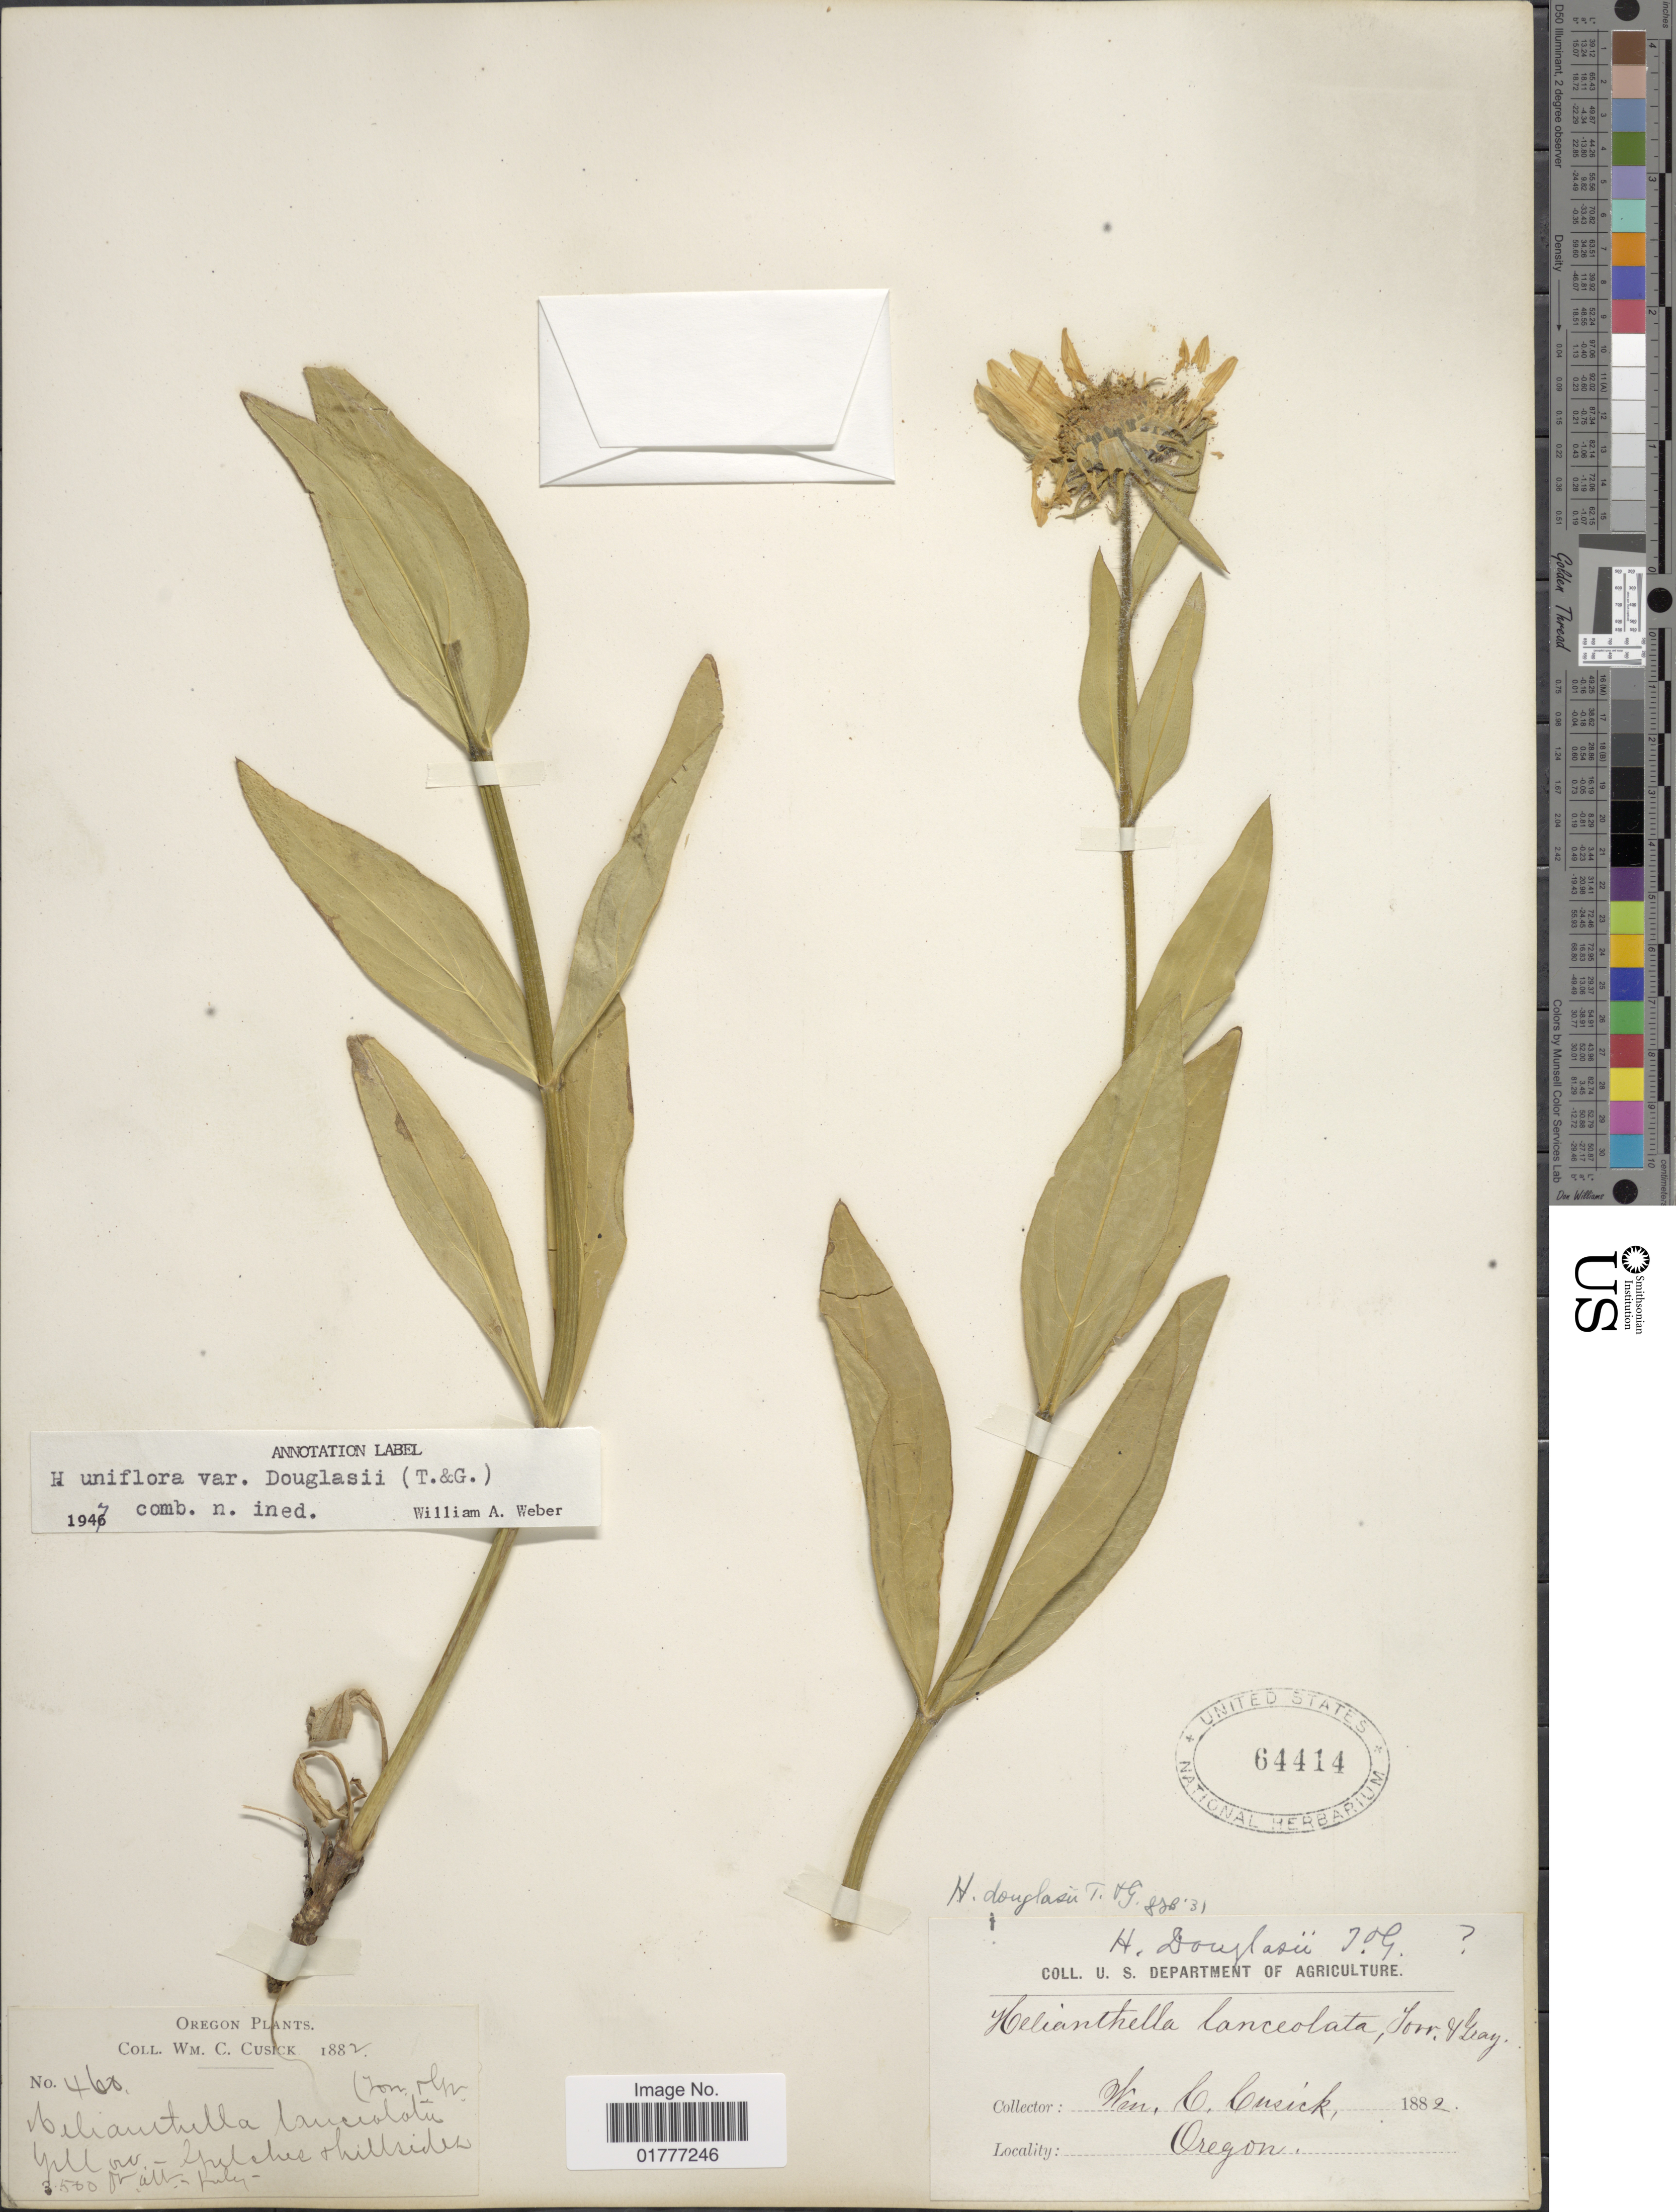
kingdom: Plantae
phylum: Tracheophyta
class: Magnoliopsida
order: Asterales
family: Asteraceae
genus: Helianthella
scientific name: Helianthella douglasii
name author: Torr. & A. Gray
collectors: W. C. Cusick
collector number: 460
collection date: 1882-07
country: United States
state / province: Oregon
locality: Gulches, Hillsides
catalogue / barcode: US 64414